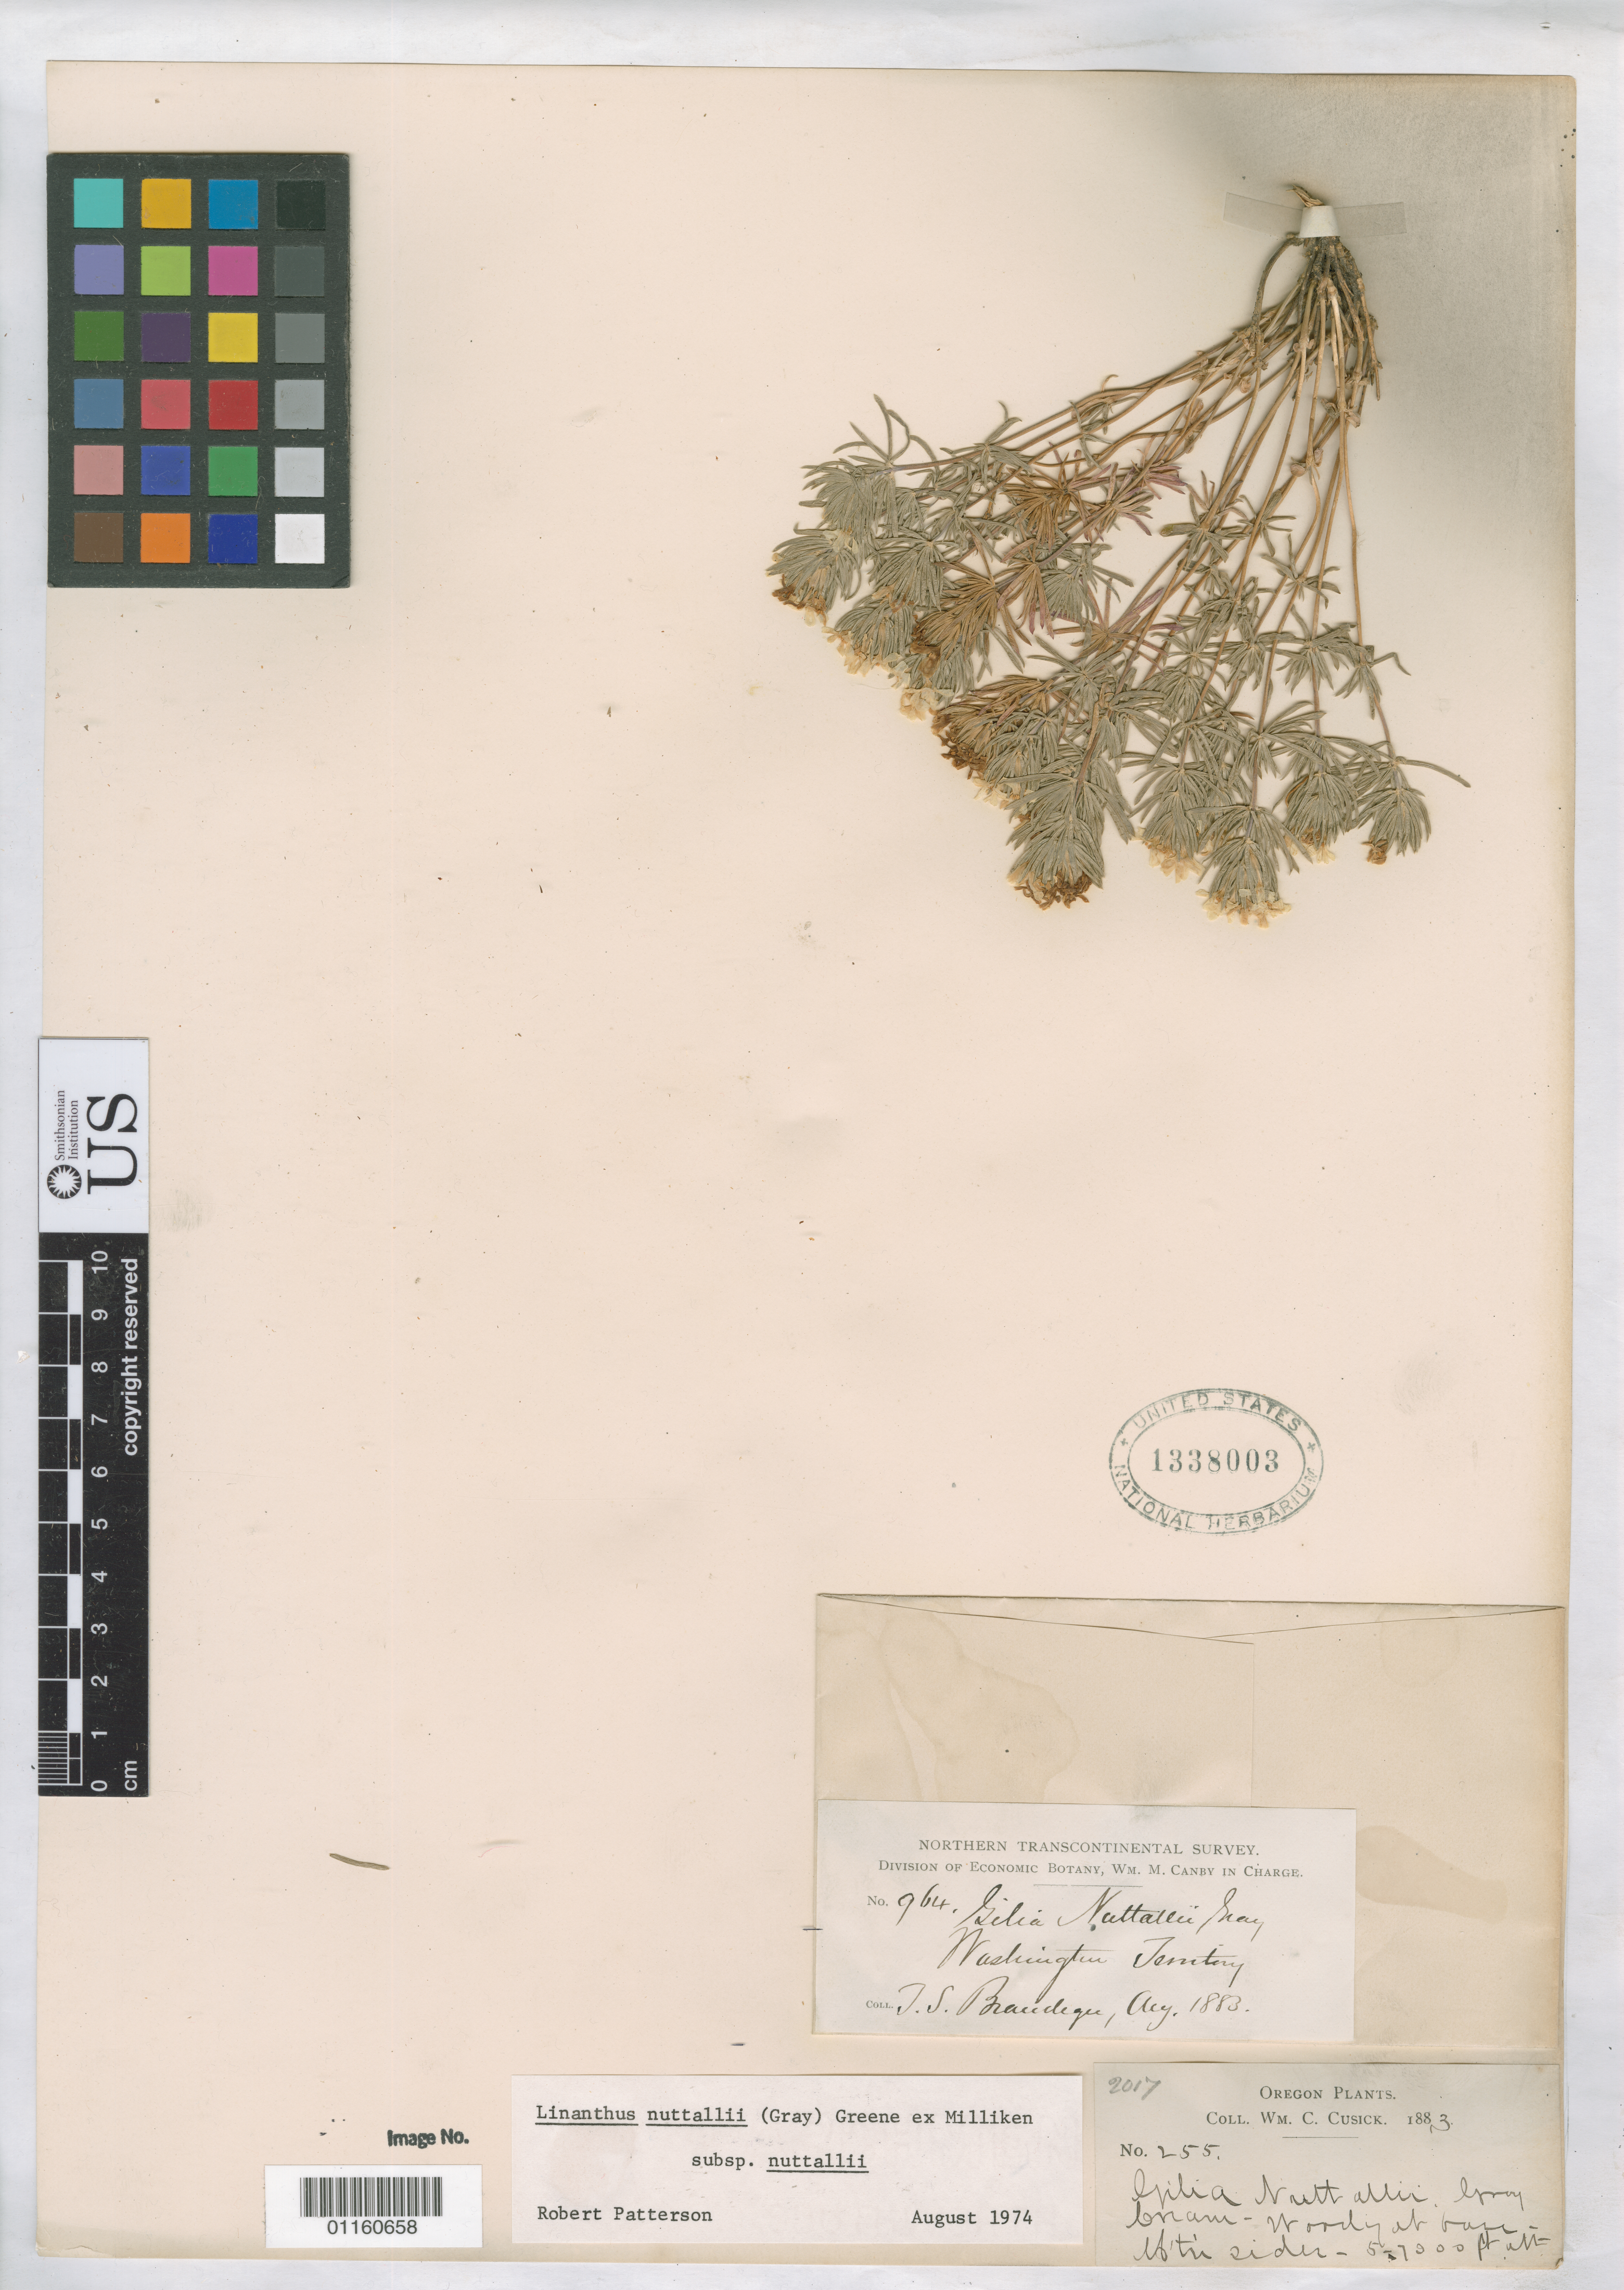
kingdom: Plantae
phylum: Tracheophyta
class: Magnoliopsida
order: Ericales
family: Polemoniaceae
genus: Leptosiphon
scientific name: Leptosiphon nuttallii subsp. nuttallii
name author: (A. Gray) J.M. Porter & L.A. Johnson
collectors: T. S. Brandegee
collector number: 964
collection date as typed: Aug 1883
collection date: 1883-08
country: United States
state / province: Washington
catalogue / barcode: US 1338003